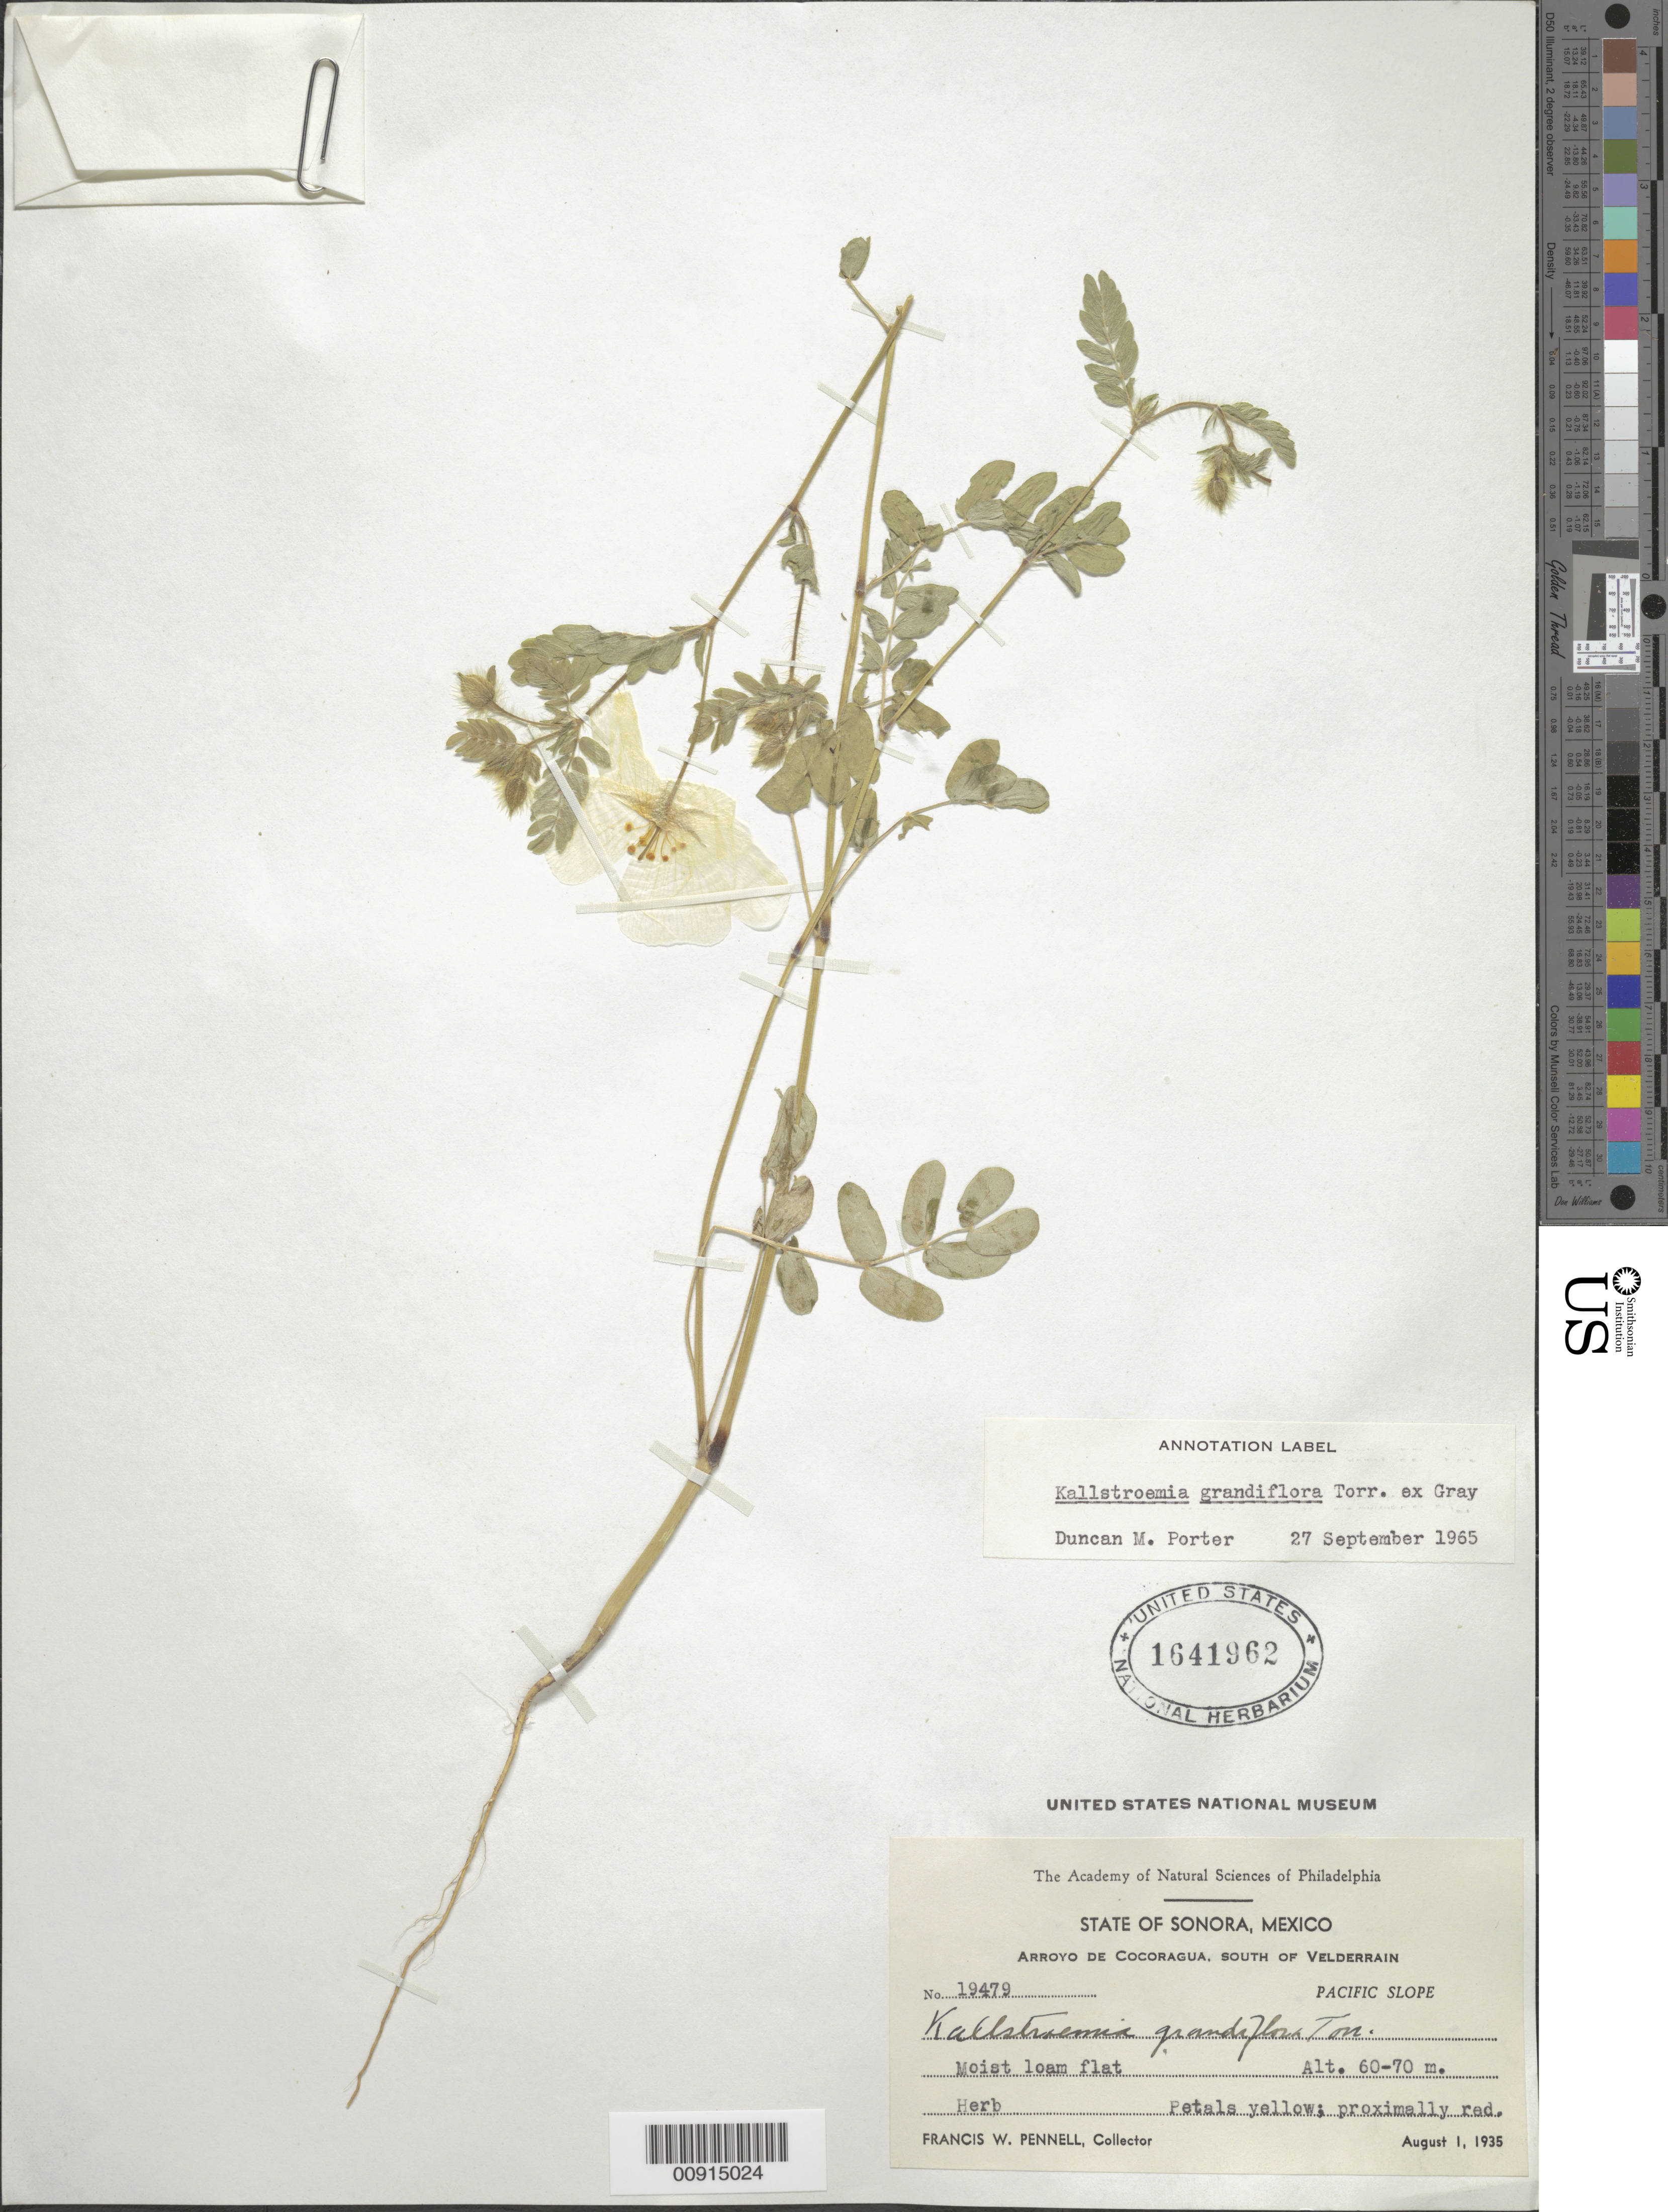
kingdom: Plantae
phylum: Tracheophyta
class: Magnoliopsida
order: Zygophyllales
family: Zygophyllaceae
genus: Kallstroemia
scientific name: Kallstroemia grandiflora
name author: Torr. ex A. Gray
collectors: F. W. Pennell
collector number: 19479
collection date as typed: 01 Aug 1935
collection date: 1935-08-01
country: Mexico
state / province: Sonora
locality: Arroyo de Cocoragua, south of Velderrain. State of Sonora. Pacific Slope.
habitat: Moist loam flat.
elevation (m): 70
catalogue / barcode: US 1641962